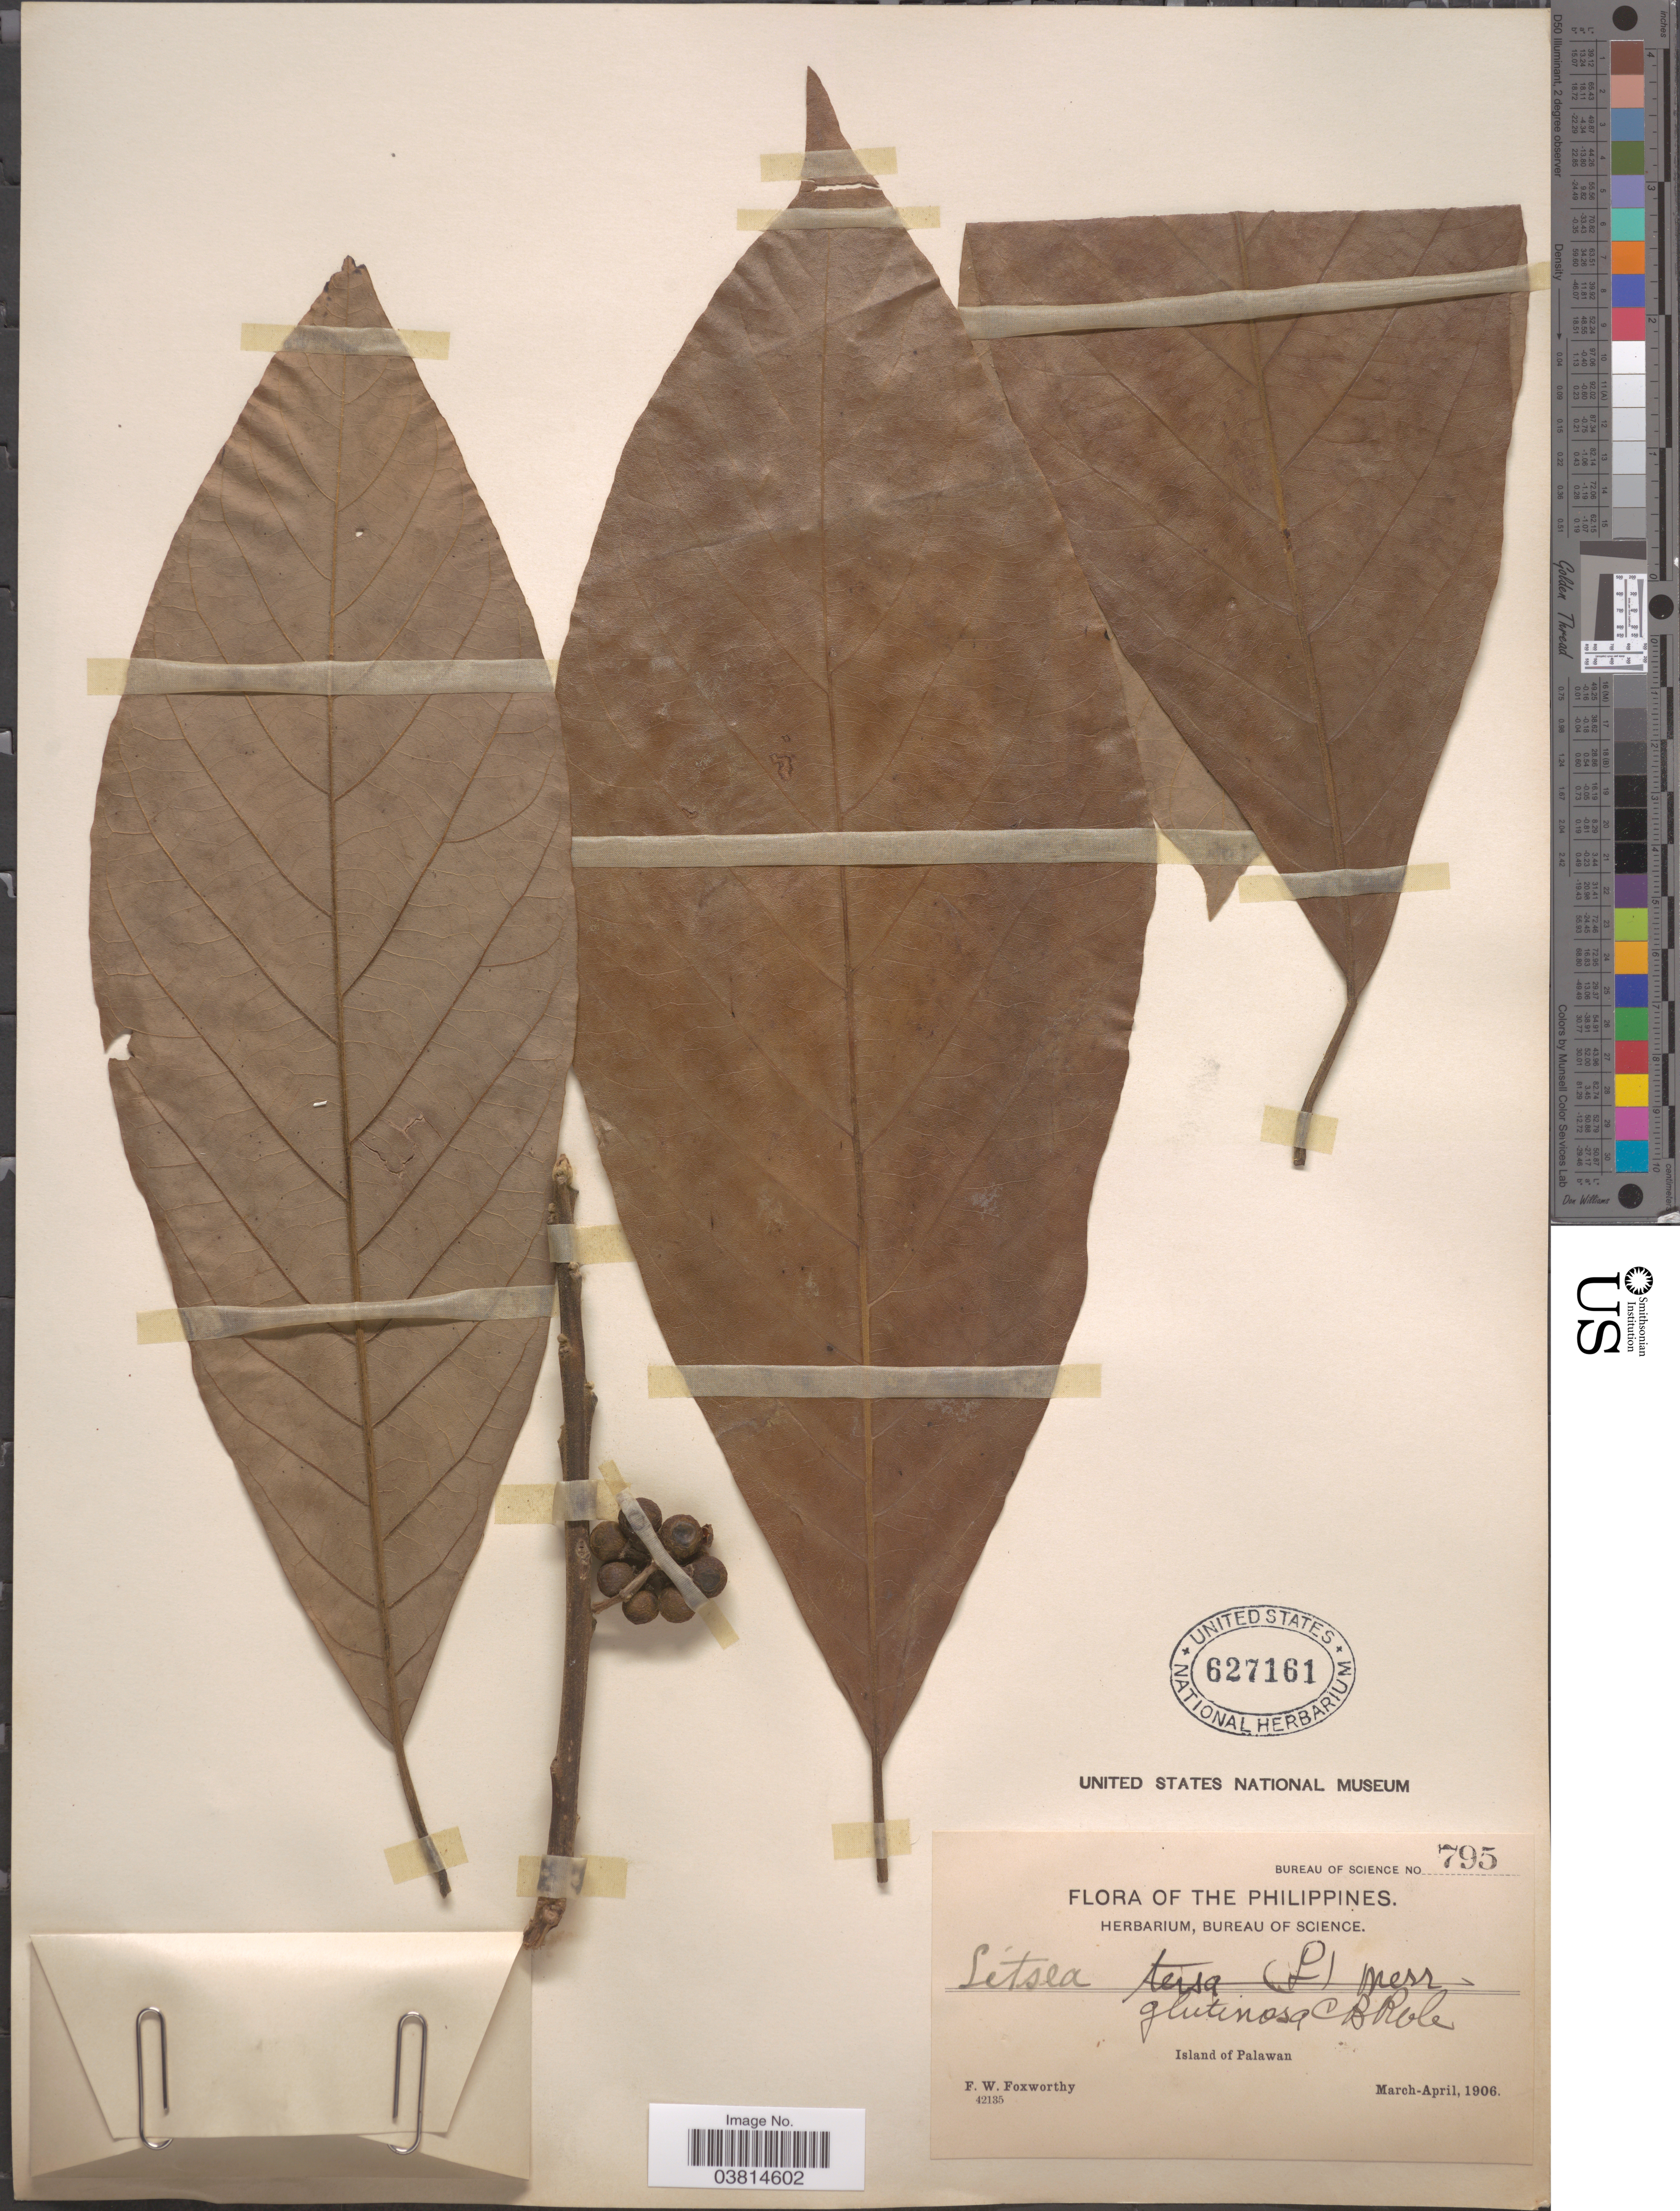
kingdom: Plantae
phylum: Tracheophyta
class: Magnoliopsida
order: Laurales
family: Lauraceae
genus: Litsea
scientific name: Litsea glutinosa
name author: (Lour.) C.B. Rob.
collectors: F. W. Foxworthy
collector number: Bureau of Science 795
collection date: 1906-03/1906-04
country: Philippines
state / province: Mimaropa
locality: Island of Palawan.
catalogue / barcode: US 627161